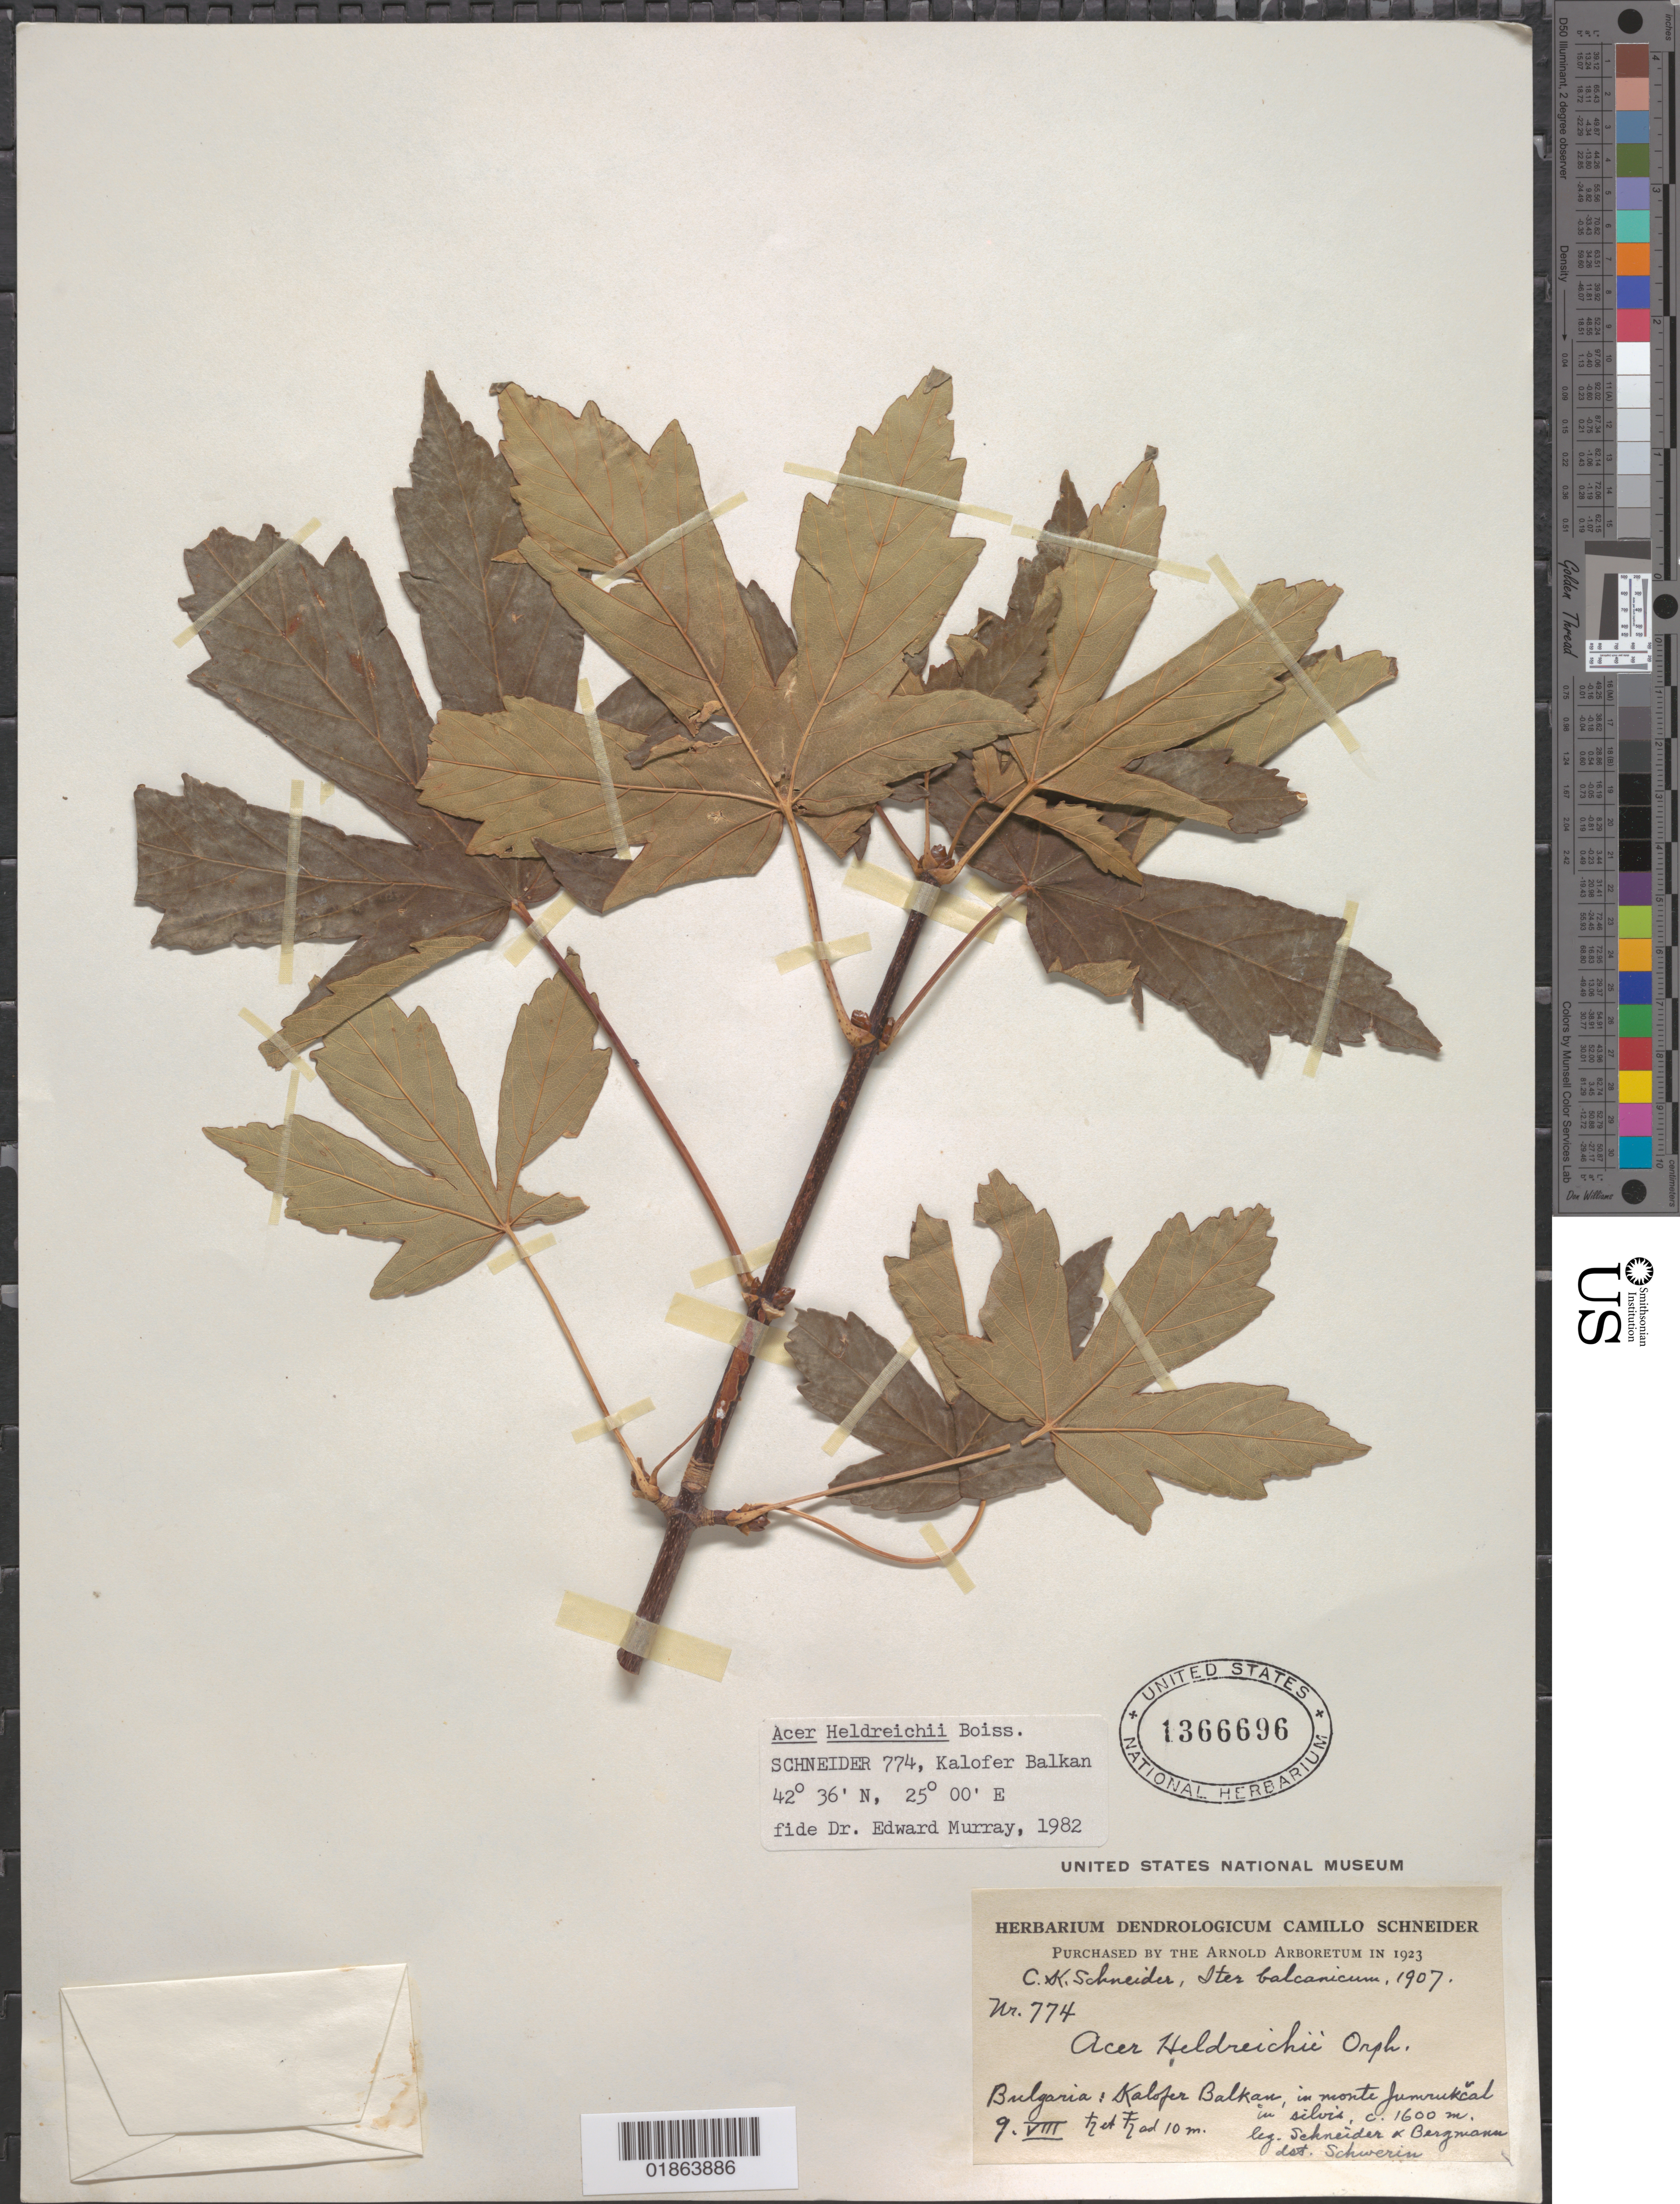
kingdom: Plantae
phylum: Tracheophyta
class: Magnoliopsida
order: Sapindales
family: Sapindaceae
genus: Acer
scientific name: Acer heldreichii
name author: Orph. ex Boiss.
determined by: Murray, Edward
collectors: C. K. Schneider & -. Bergmann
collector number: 774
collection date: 1907-08-09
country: Bulgaria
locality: Kalofer Balkan, in monte Jumrukcal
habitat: In silvis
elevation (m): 1600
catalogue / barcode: US 1366696